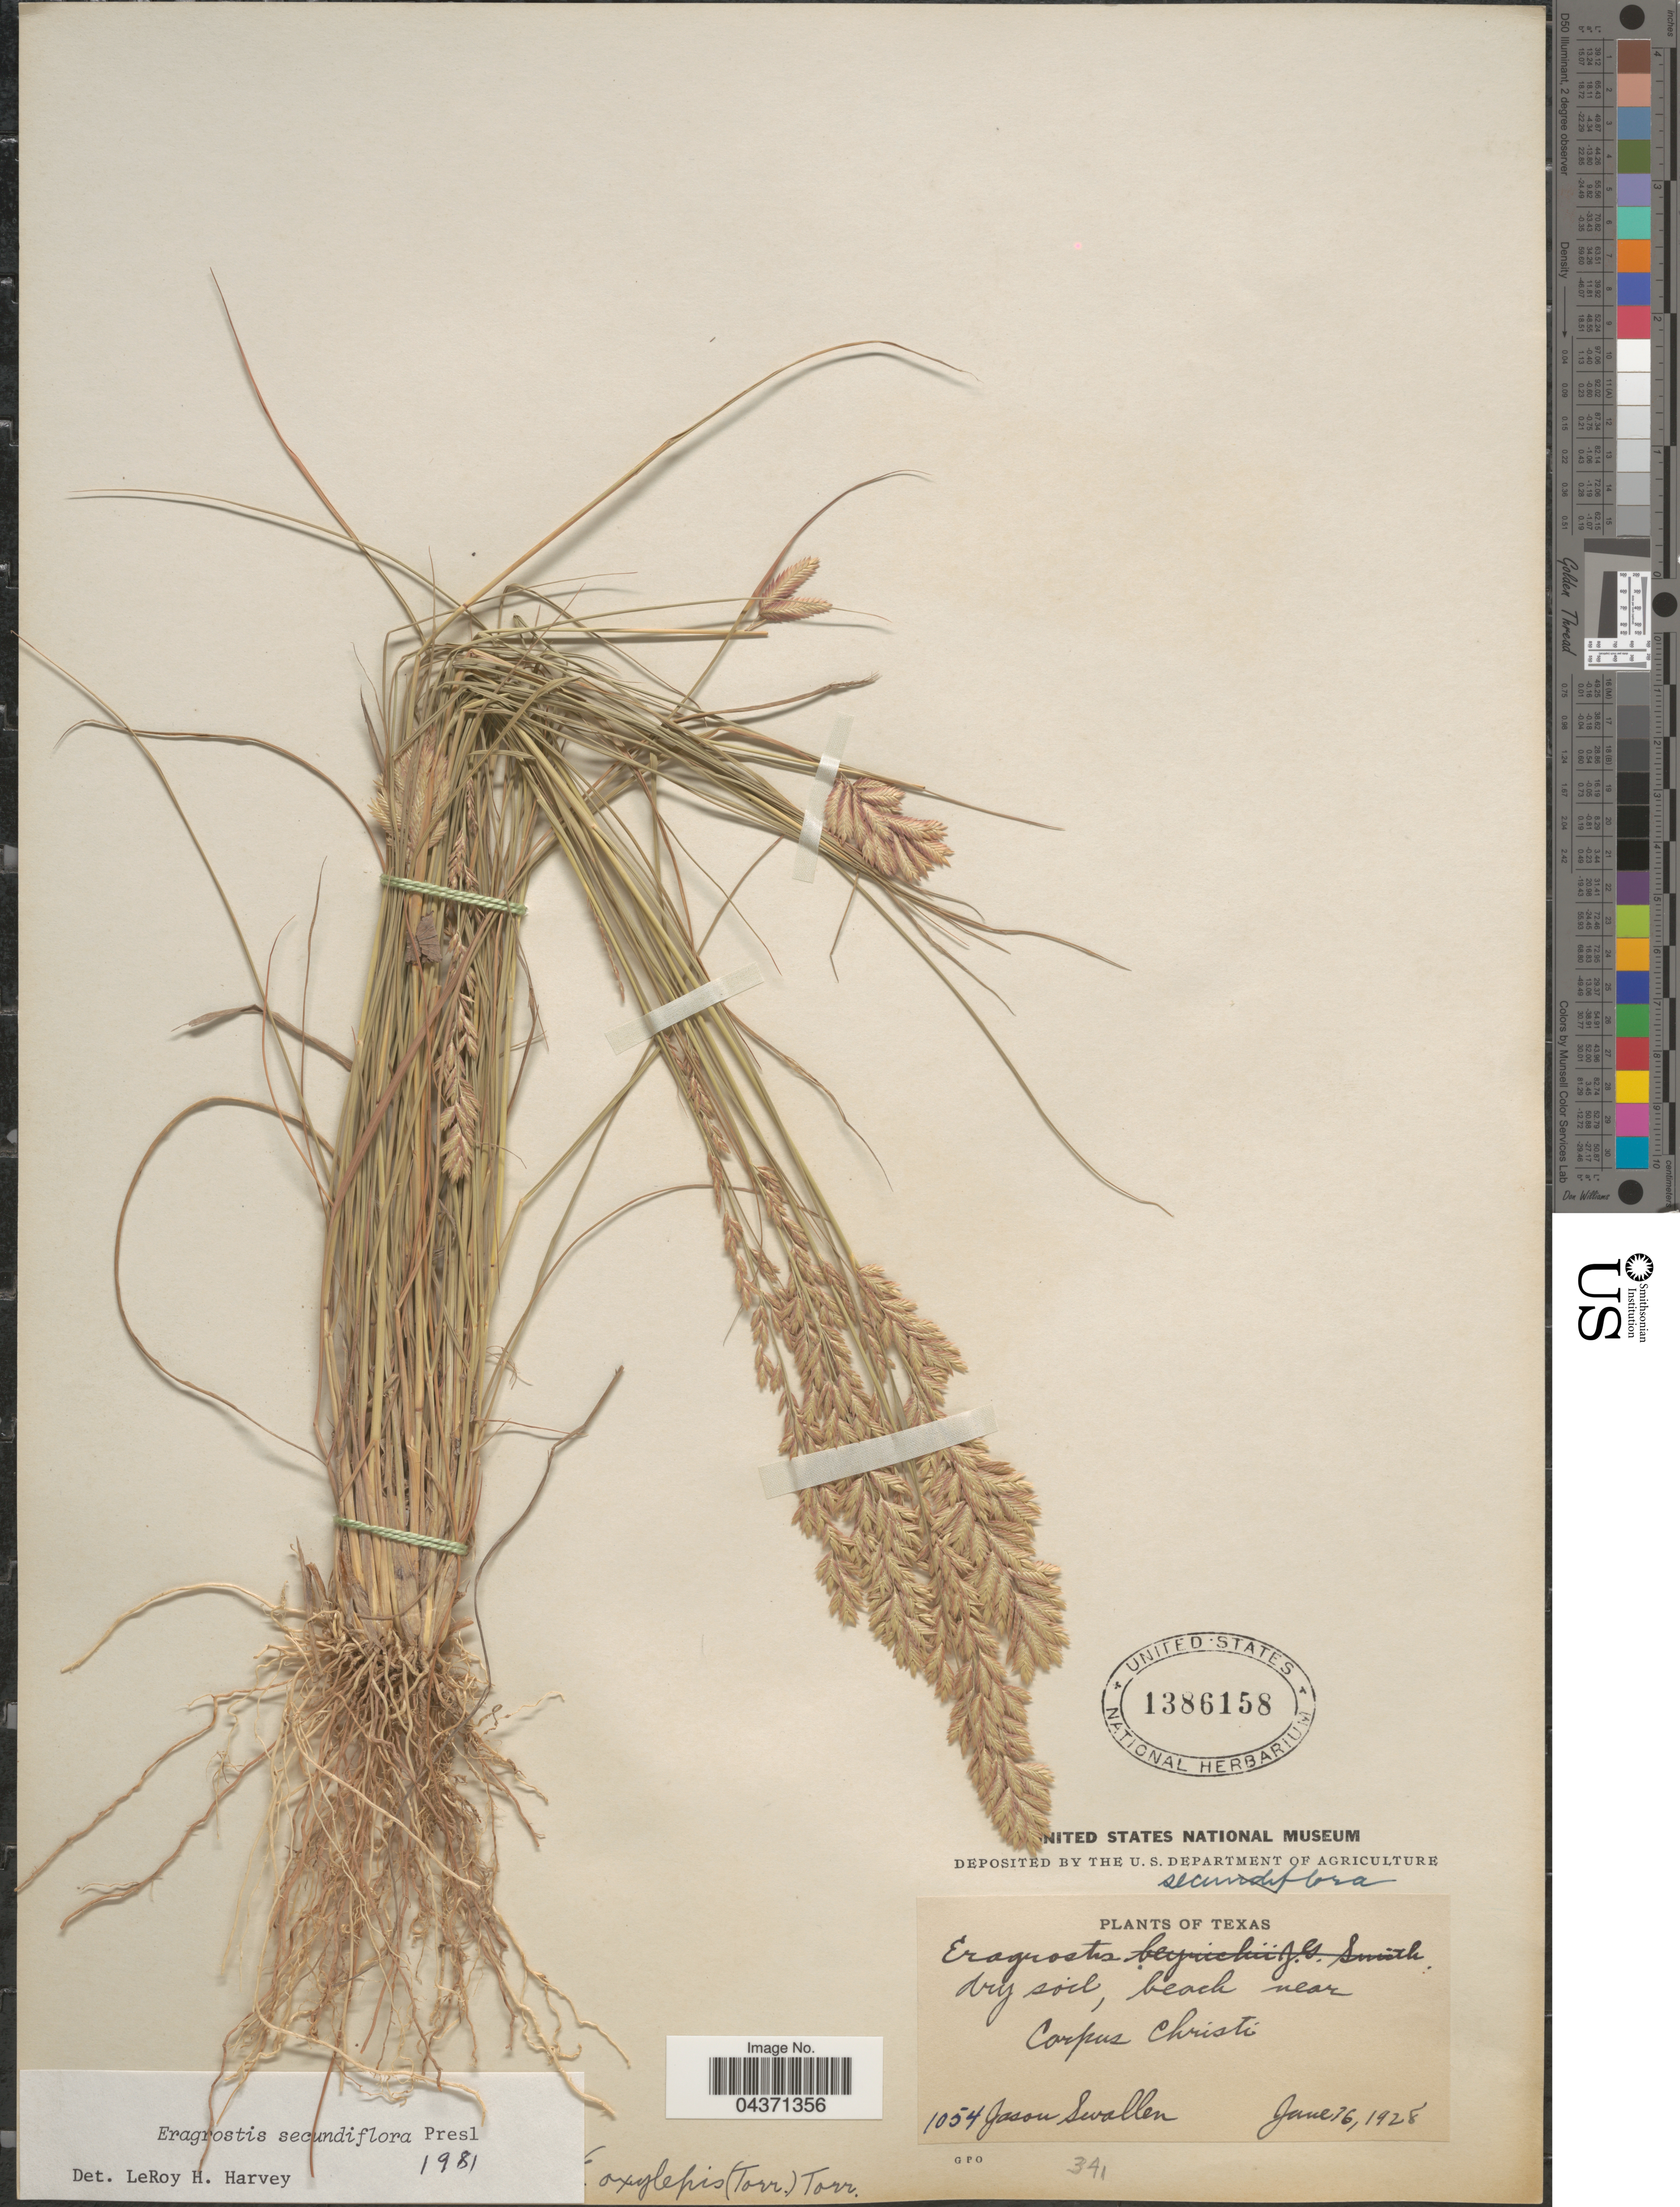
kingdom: Plantae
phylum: Tracheophyta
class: Liliopsida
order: Poales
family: Poaceae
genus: Eragrostis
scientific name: Eragrostis secundiflora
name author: J. Presl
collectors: J. R. Swallen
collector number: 1054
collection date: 1928-06-16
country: United States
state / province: Texas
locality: Dry soil, beach near Corpus Christi.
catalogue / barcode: US 1386158